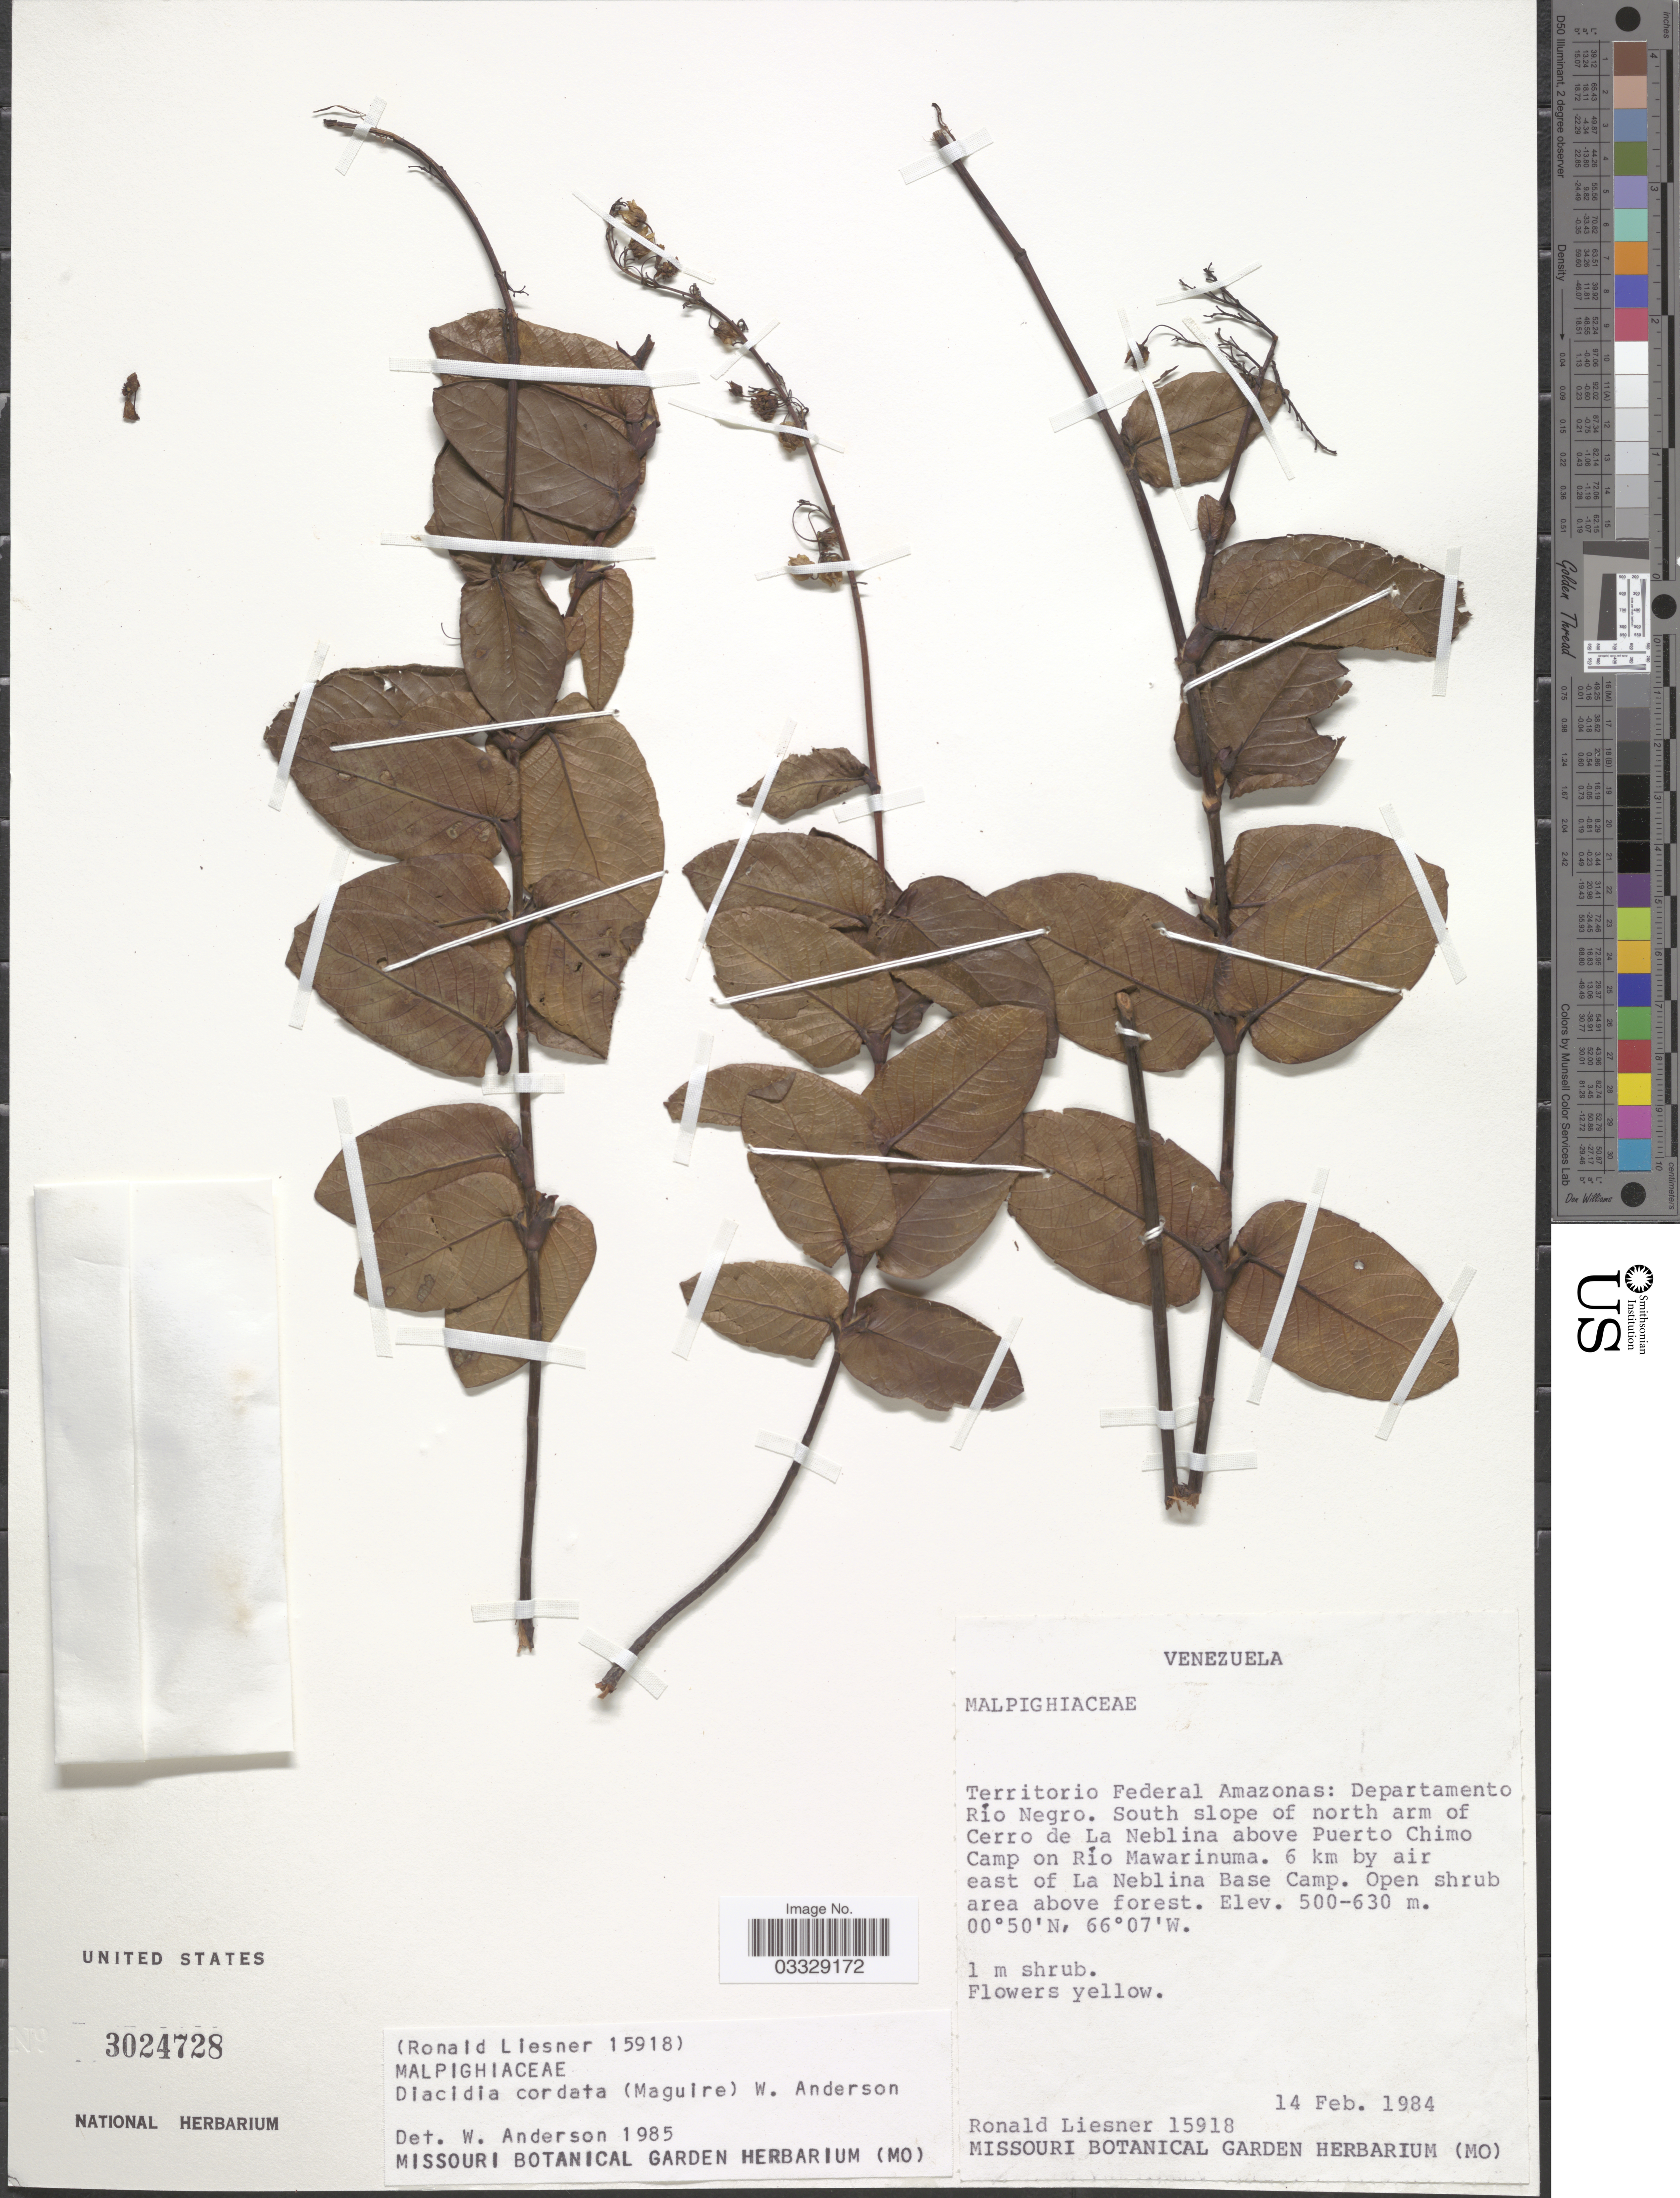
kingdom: Plantae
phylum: Tracheophyta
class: Magnoliopsida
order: Malpighiales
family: Malpighiaceae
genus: Diacidia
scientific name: Diacidia cordata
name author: (Maguire) W.R. Anderson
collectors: R. L. Liesner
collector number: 15918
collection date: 1984-02-14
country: Venezuela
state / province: Amazonas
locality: Territorio Federal Amazonas: Departamento Río Negro. South slope of north arm of Cerro de La Neblina above Puerto Chimo Camp on Río Mawarinuma. 6 km by air east of La Neblina Base Camp.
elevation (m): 500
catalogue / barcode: US 3024728